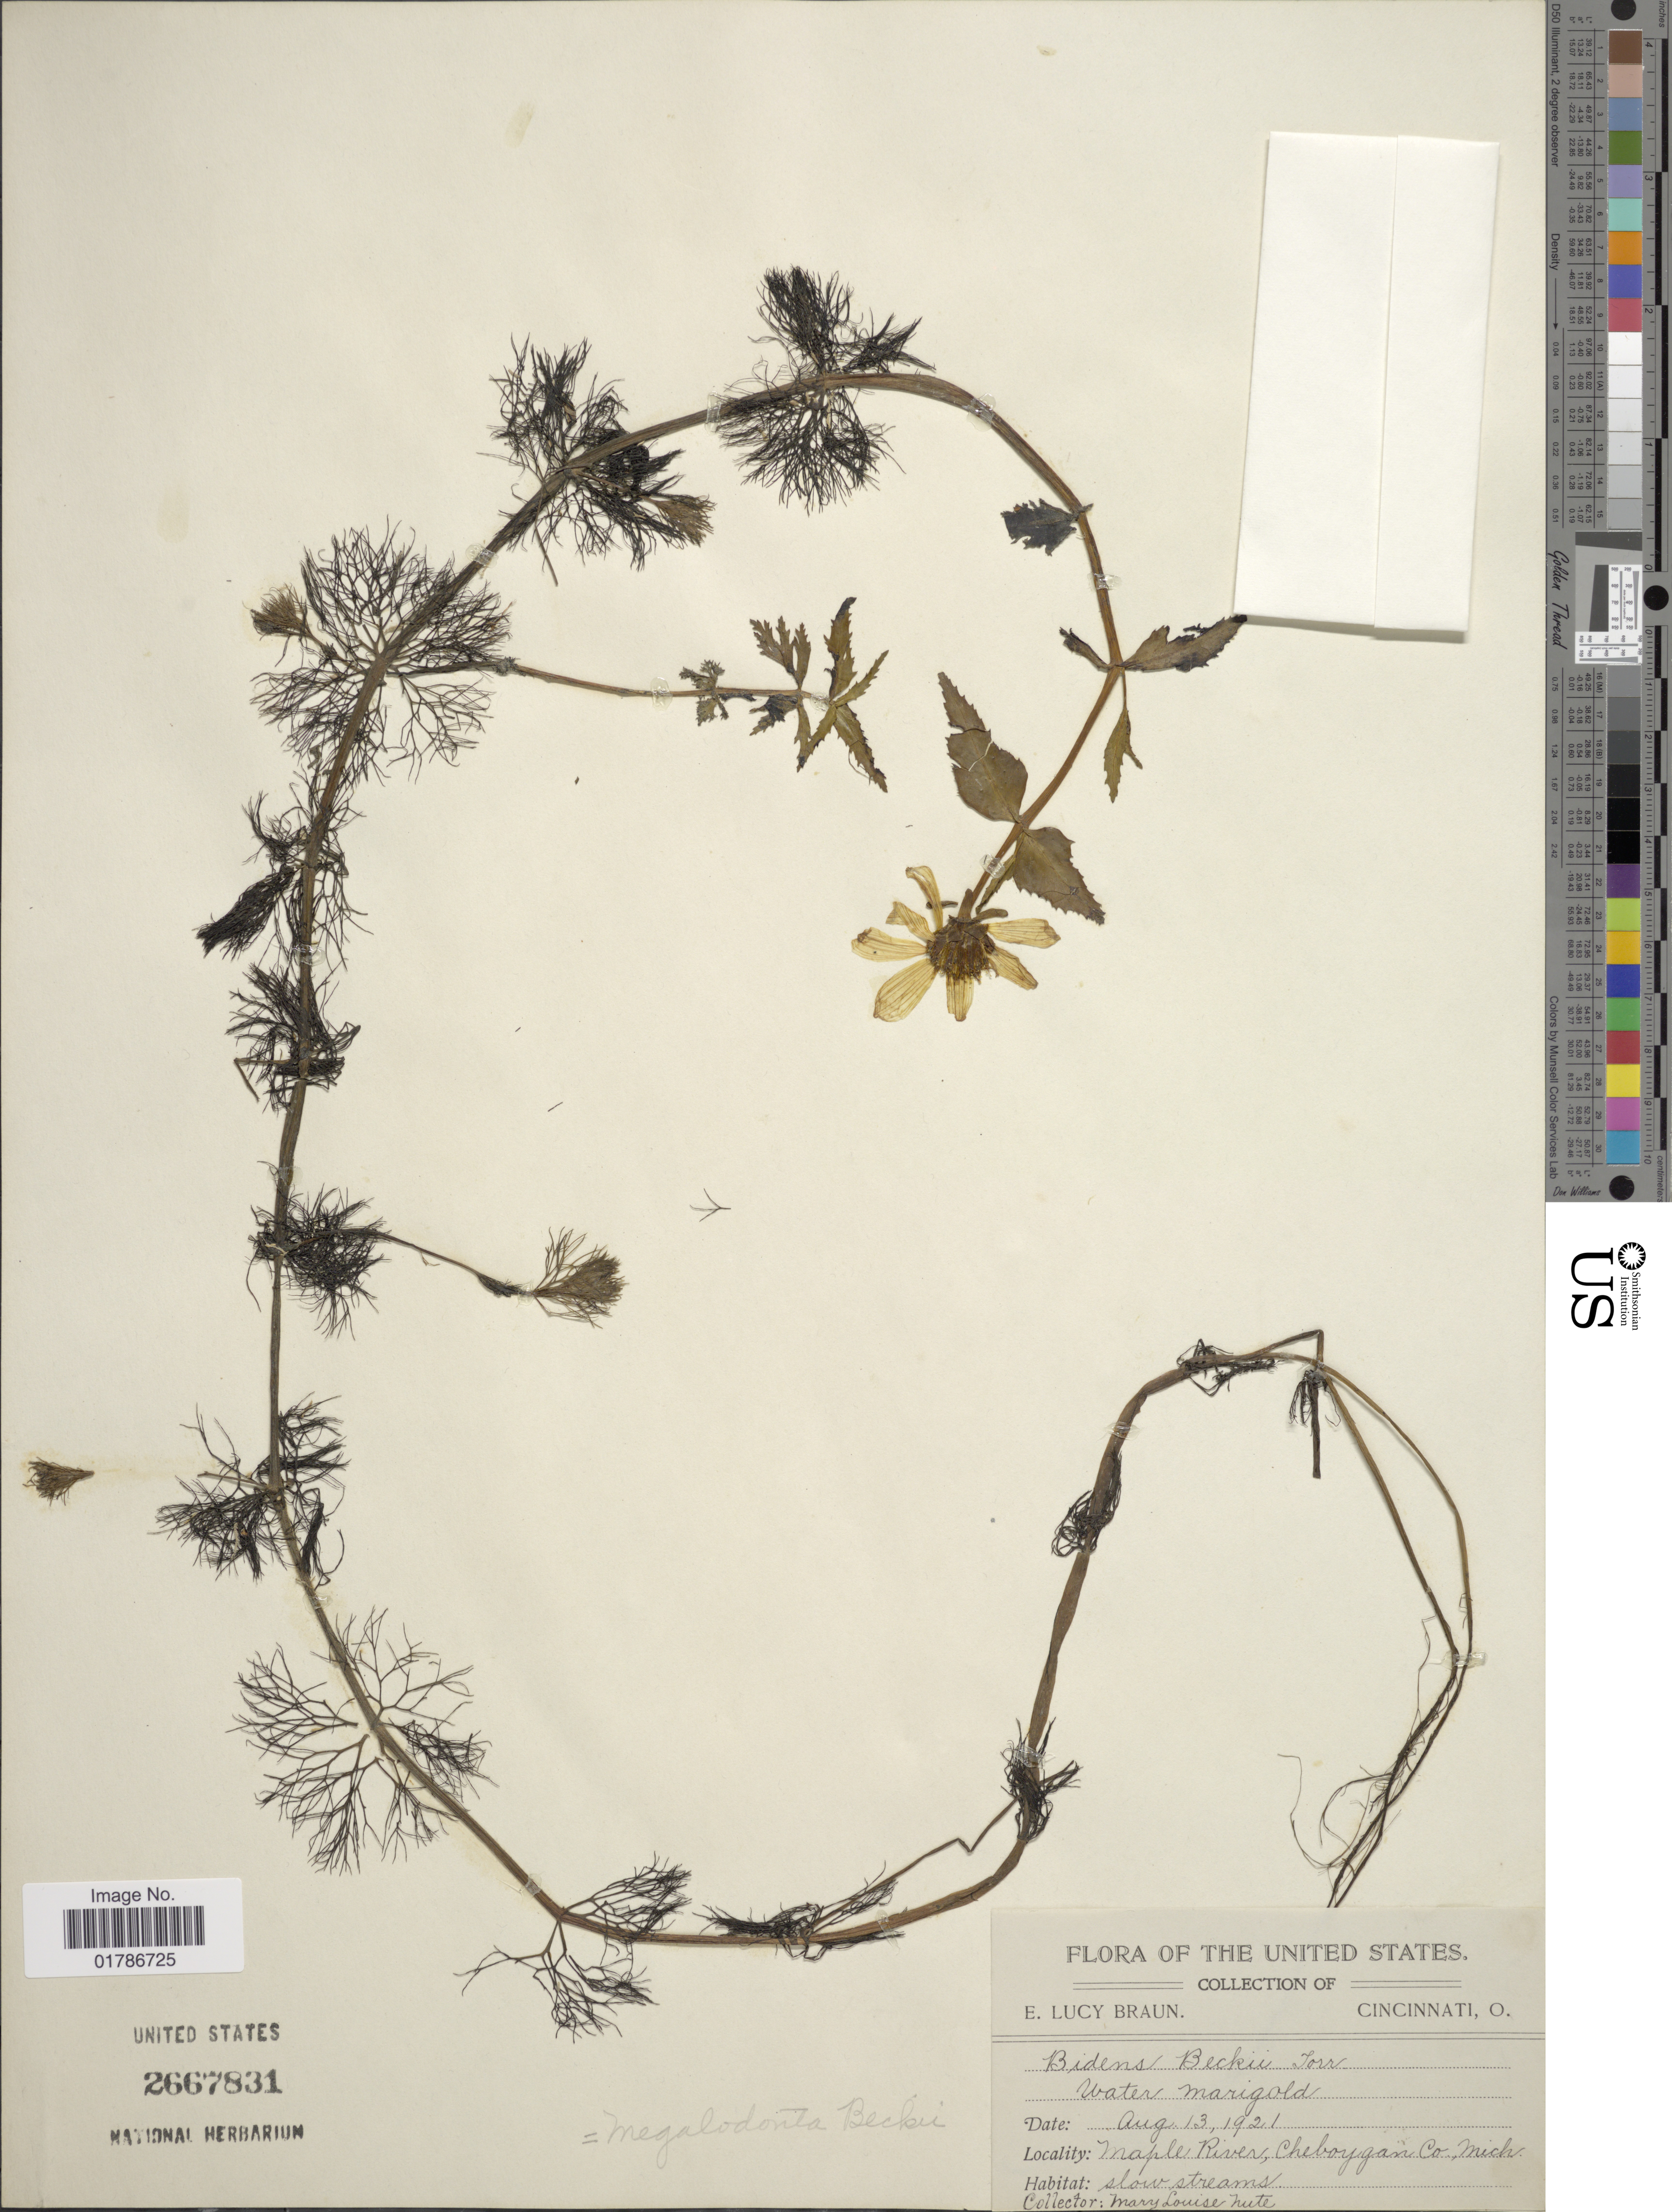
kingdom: Plantae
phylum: Tracheophyta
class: Magnoliopsida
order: Asterales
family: Asteraceae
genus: Bidens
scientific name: Bidens megalodonta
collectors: E. L. Braun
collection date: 1921-08-13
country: United States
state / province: Michigan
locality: Water marigold, Maple River, Cheboygan Co.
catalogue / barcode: US 2667831